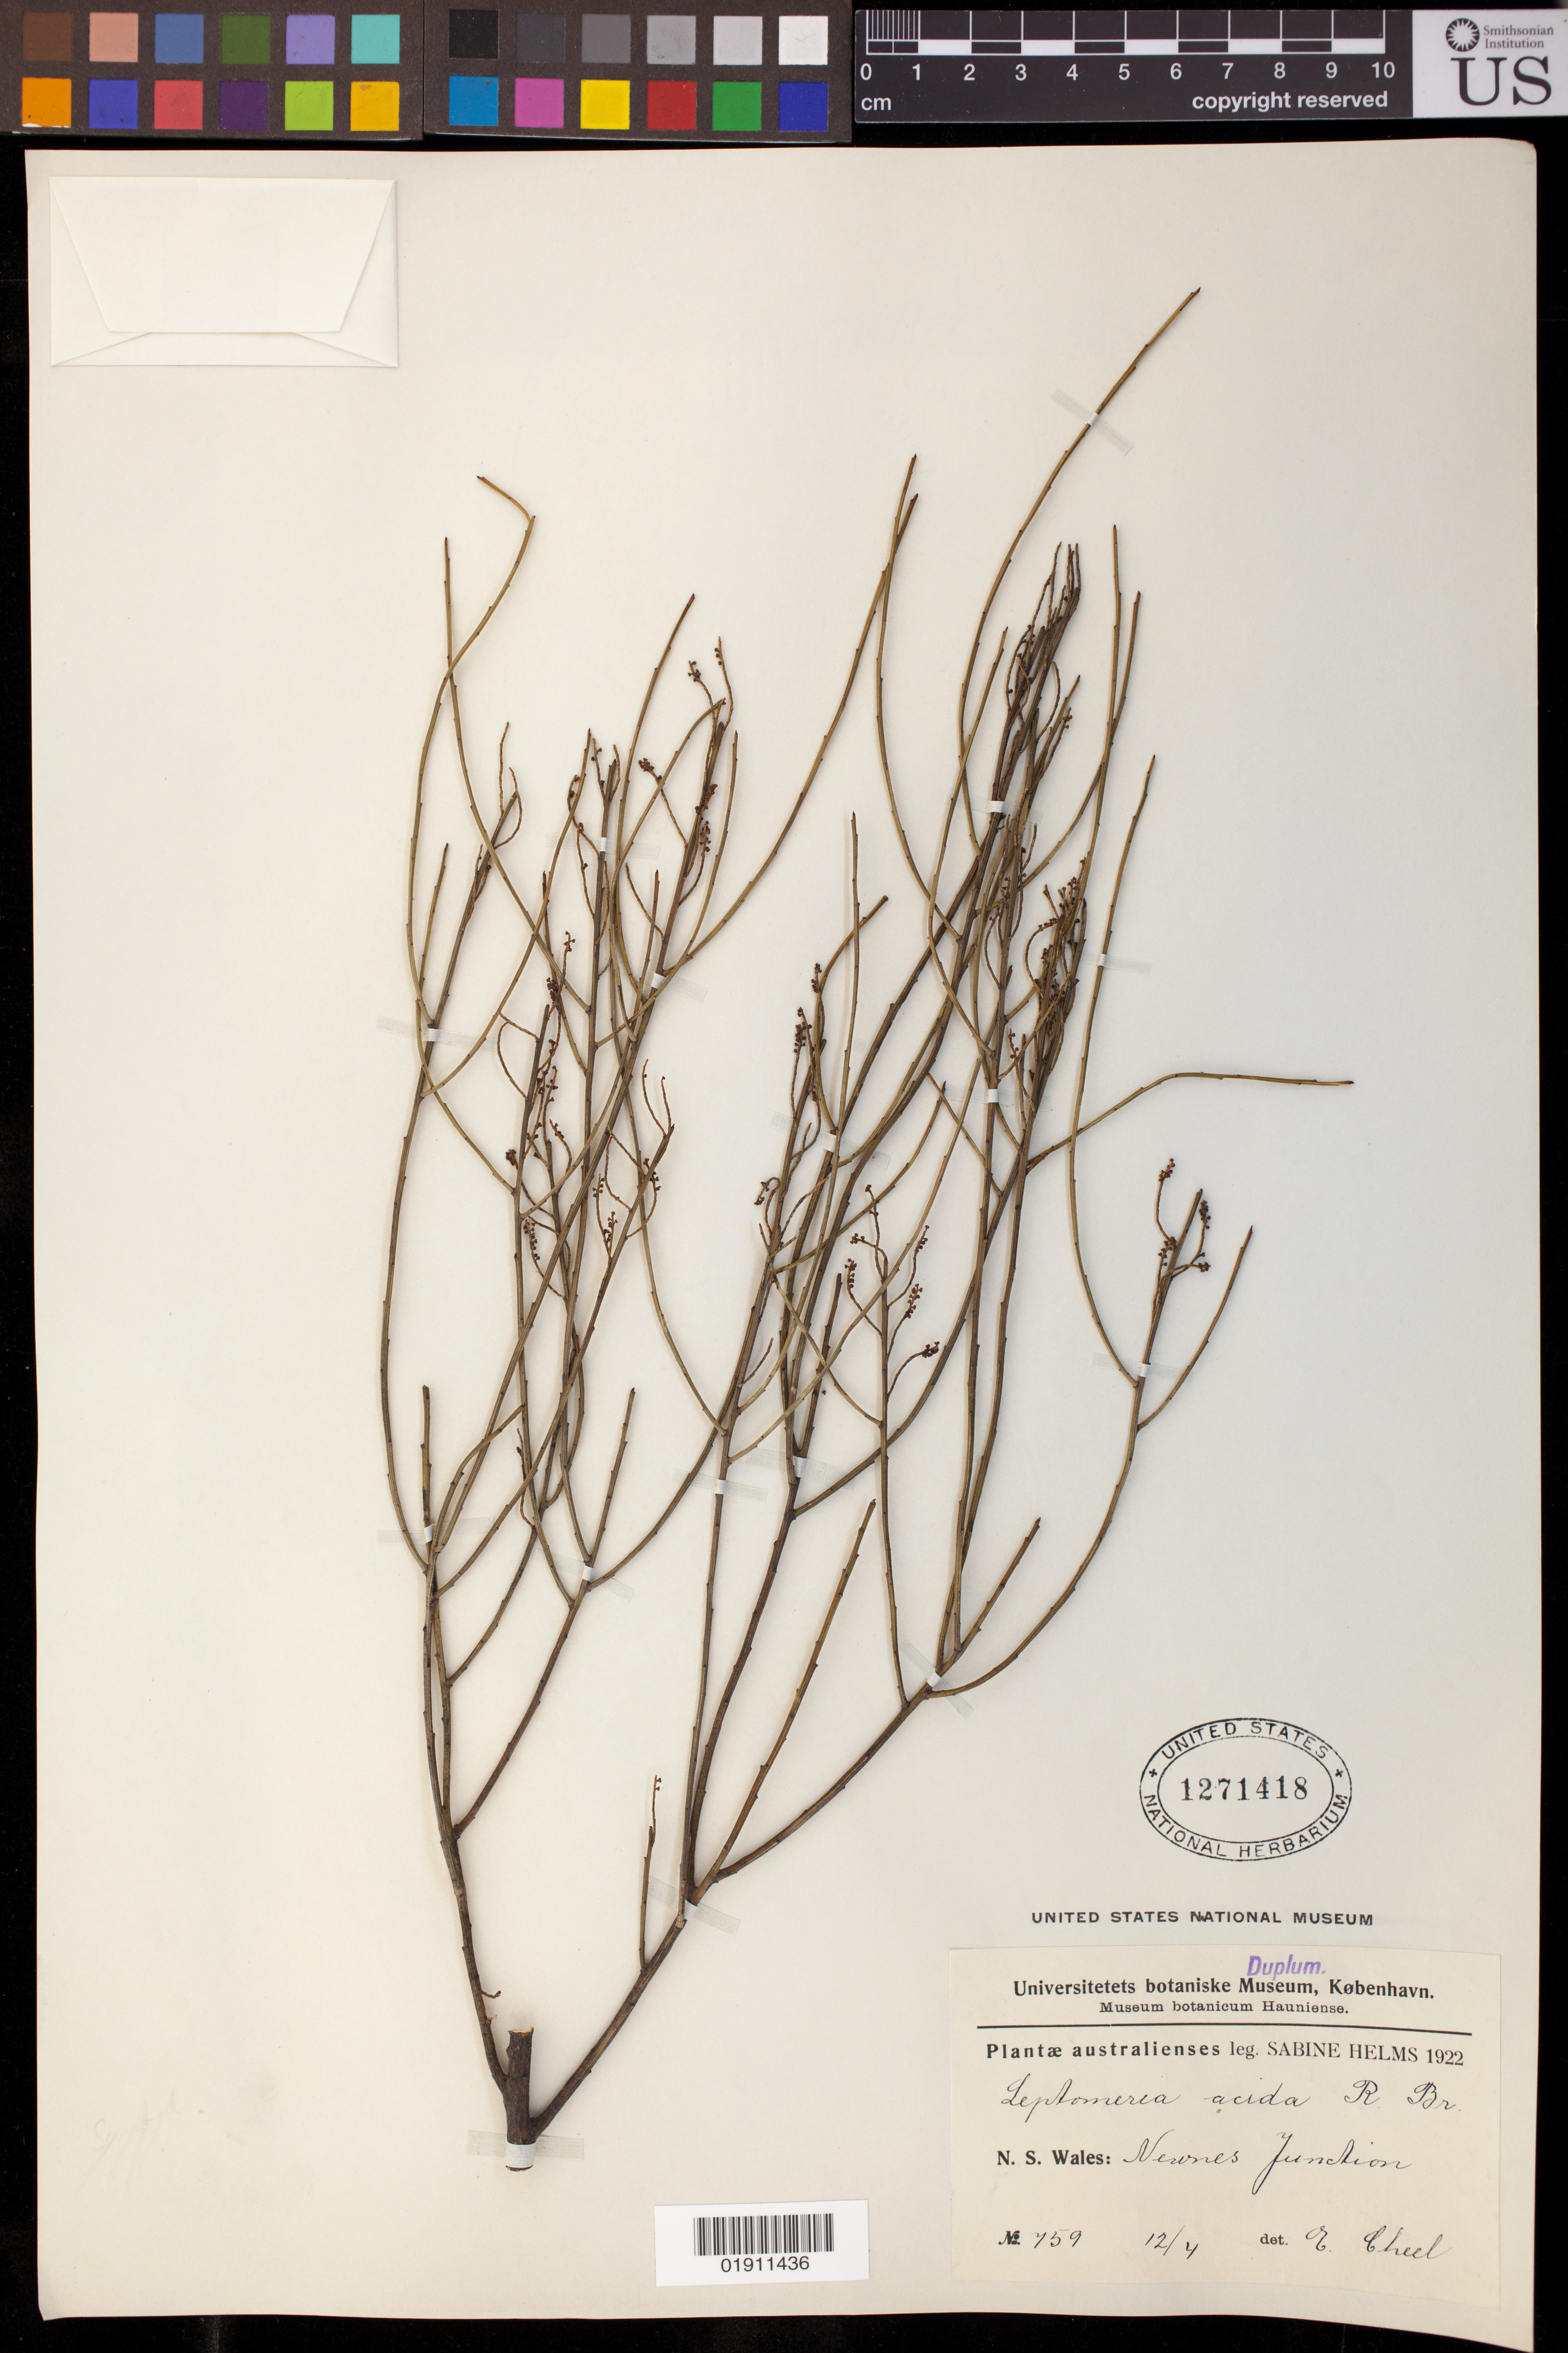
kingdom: Plantae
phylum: Tracheophyta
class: Magnoliopsida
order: Santalales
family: Amphorogynaceae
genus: Leptomeria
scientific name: Leptomeria acida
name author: R. Br.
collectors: S. Helms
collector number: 759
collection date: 1922-12-04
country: Australia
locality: Newnes Junction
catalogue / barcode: US 1271418